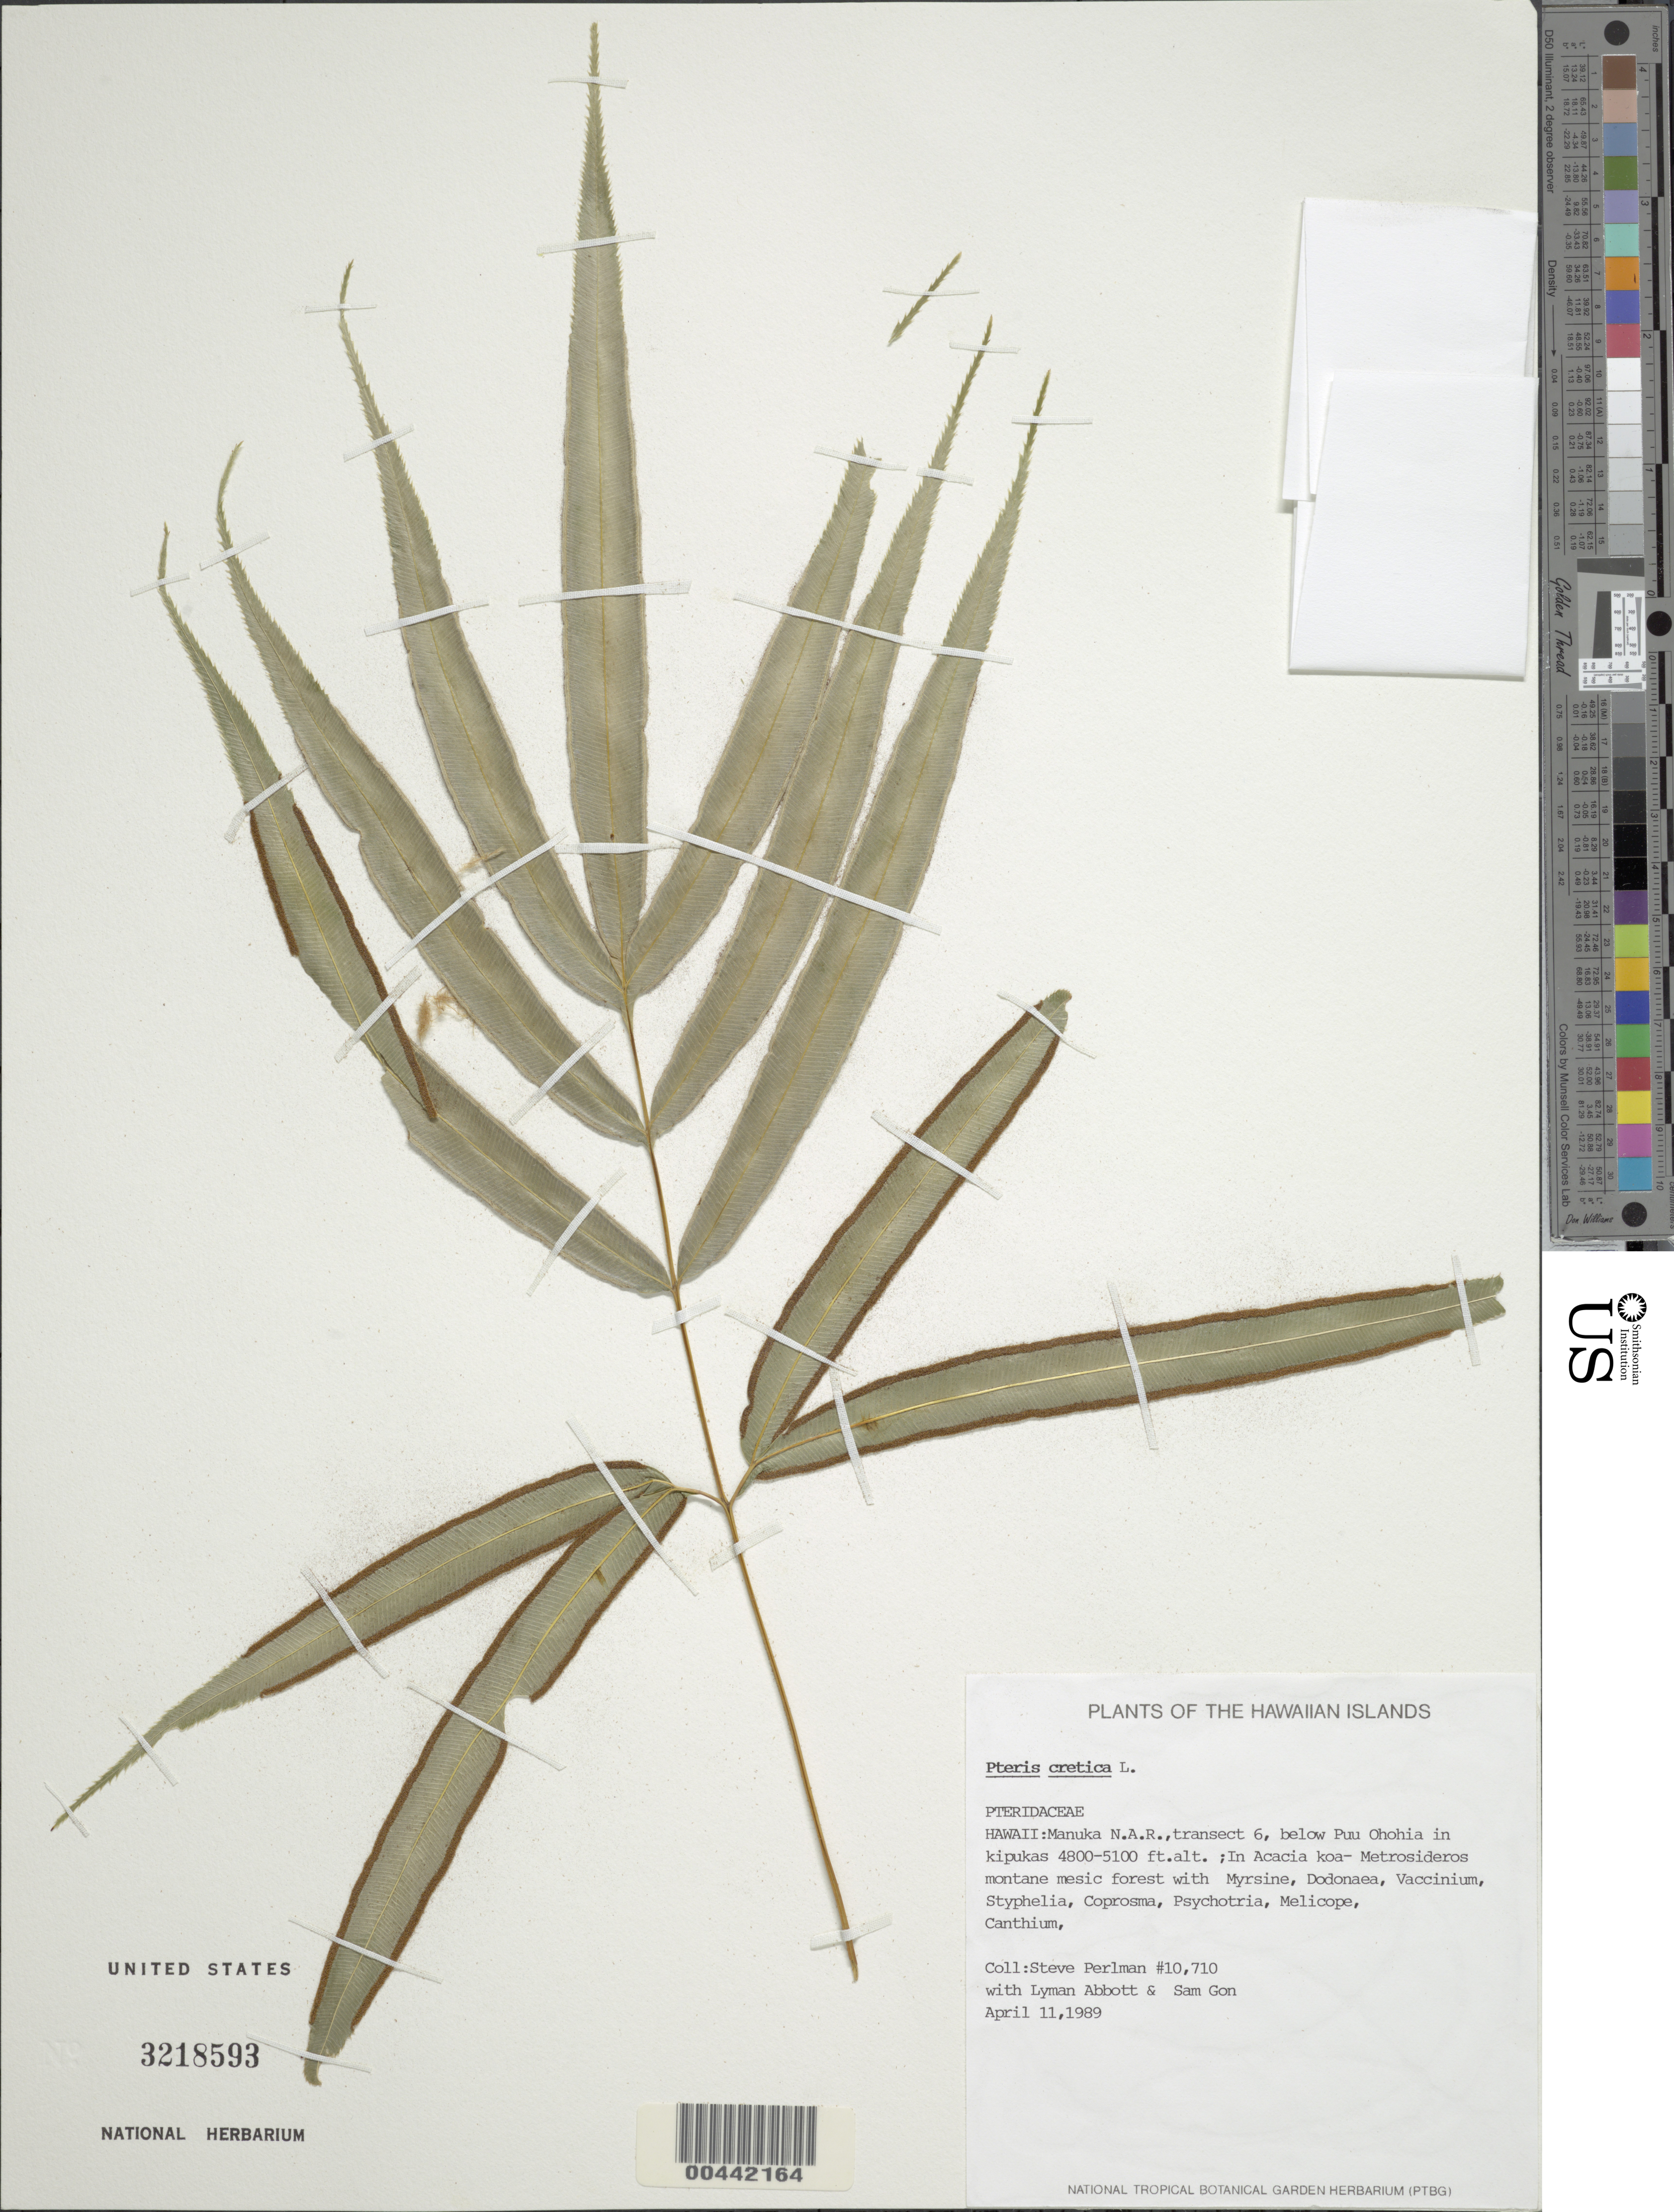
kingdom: Plantae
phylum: Tracheophyta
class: Polypodiopsida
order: Polypodiales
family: Pteridaceae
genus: Pteris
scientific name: Pteris cretica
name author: L.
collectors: S. P. Perlman, L. Abbott & S. Gon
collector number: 10710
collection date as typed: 11 Apr 1989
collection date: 1989-04-11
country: United States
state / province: Hawaii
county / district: Hawaii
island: Hawaii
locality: Manuka N.A.R., transect 6, below Puu Ohohia in kipukas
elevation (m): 1463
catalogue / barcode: US 3218593